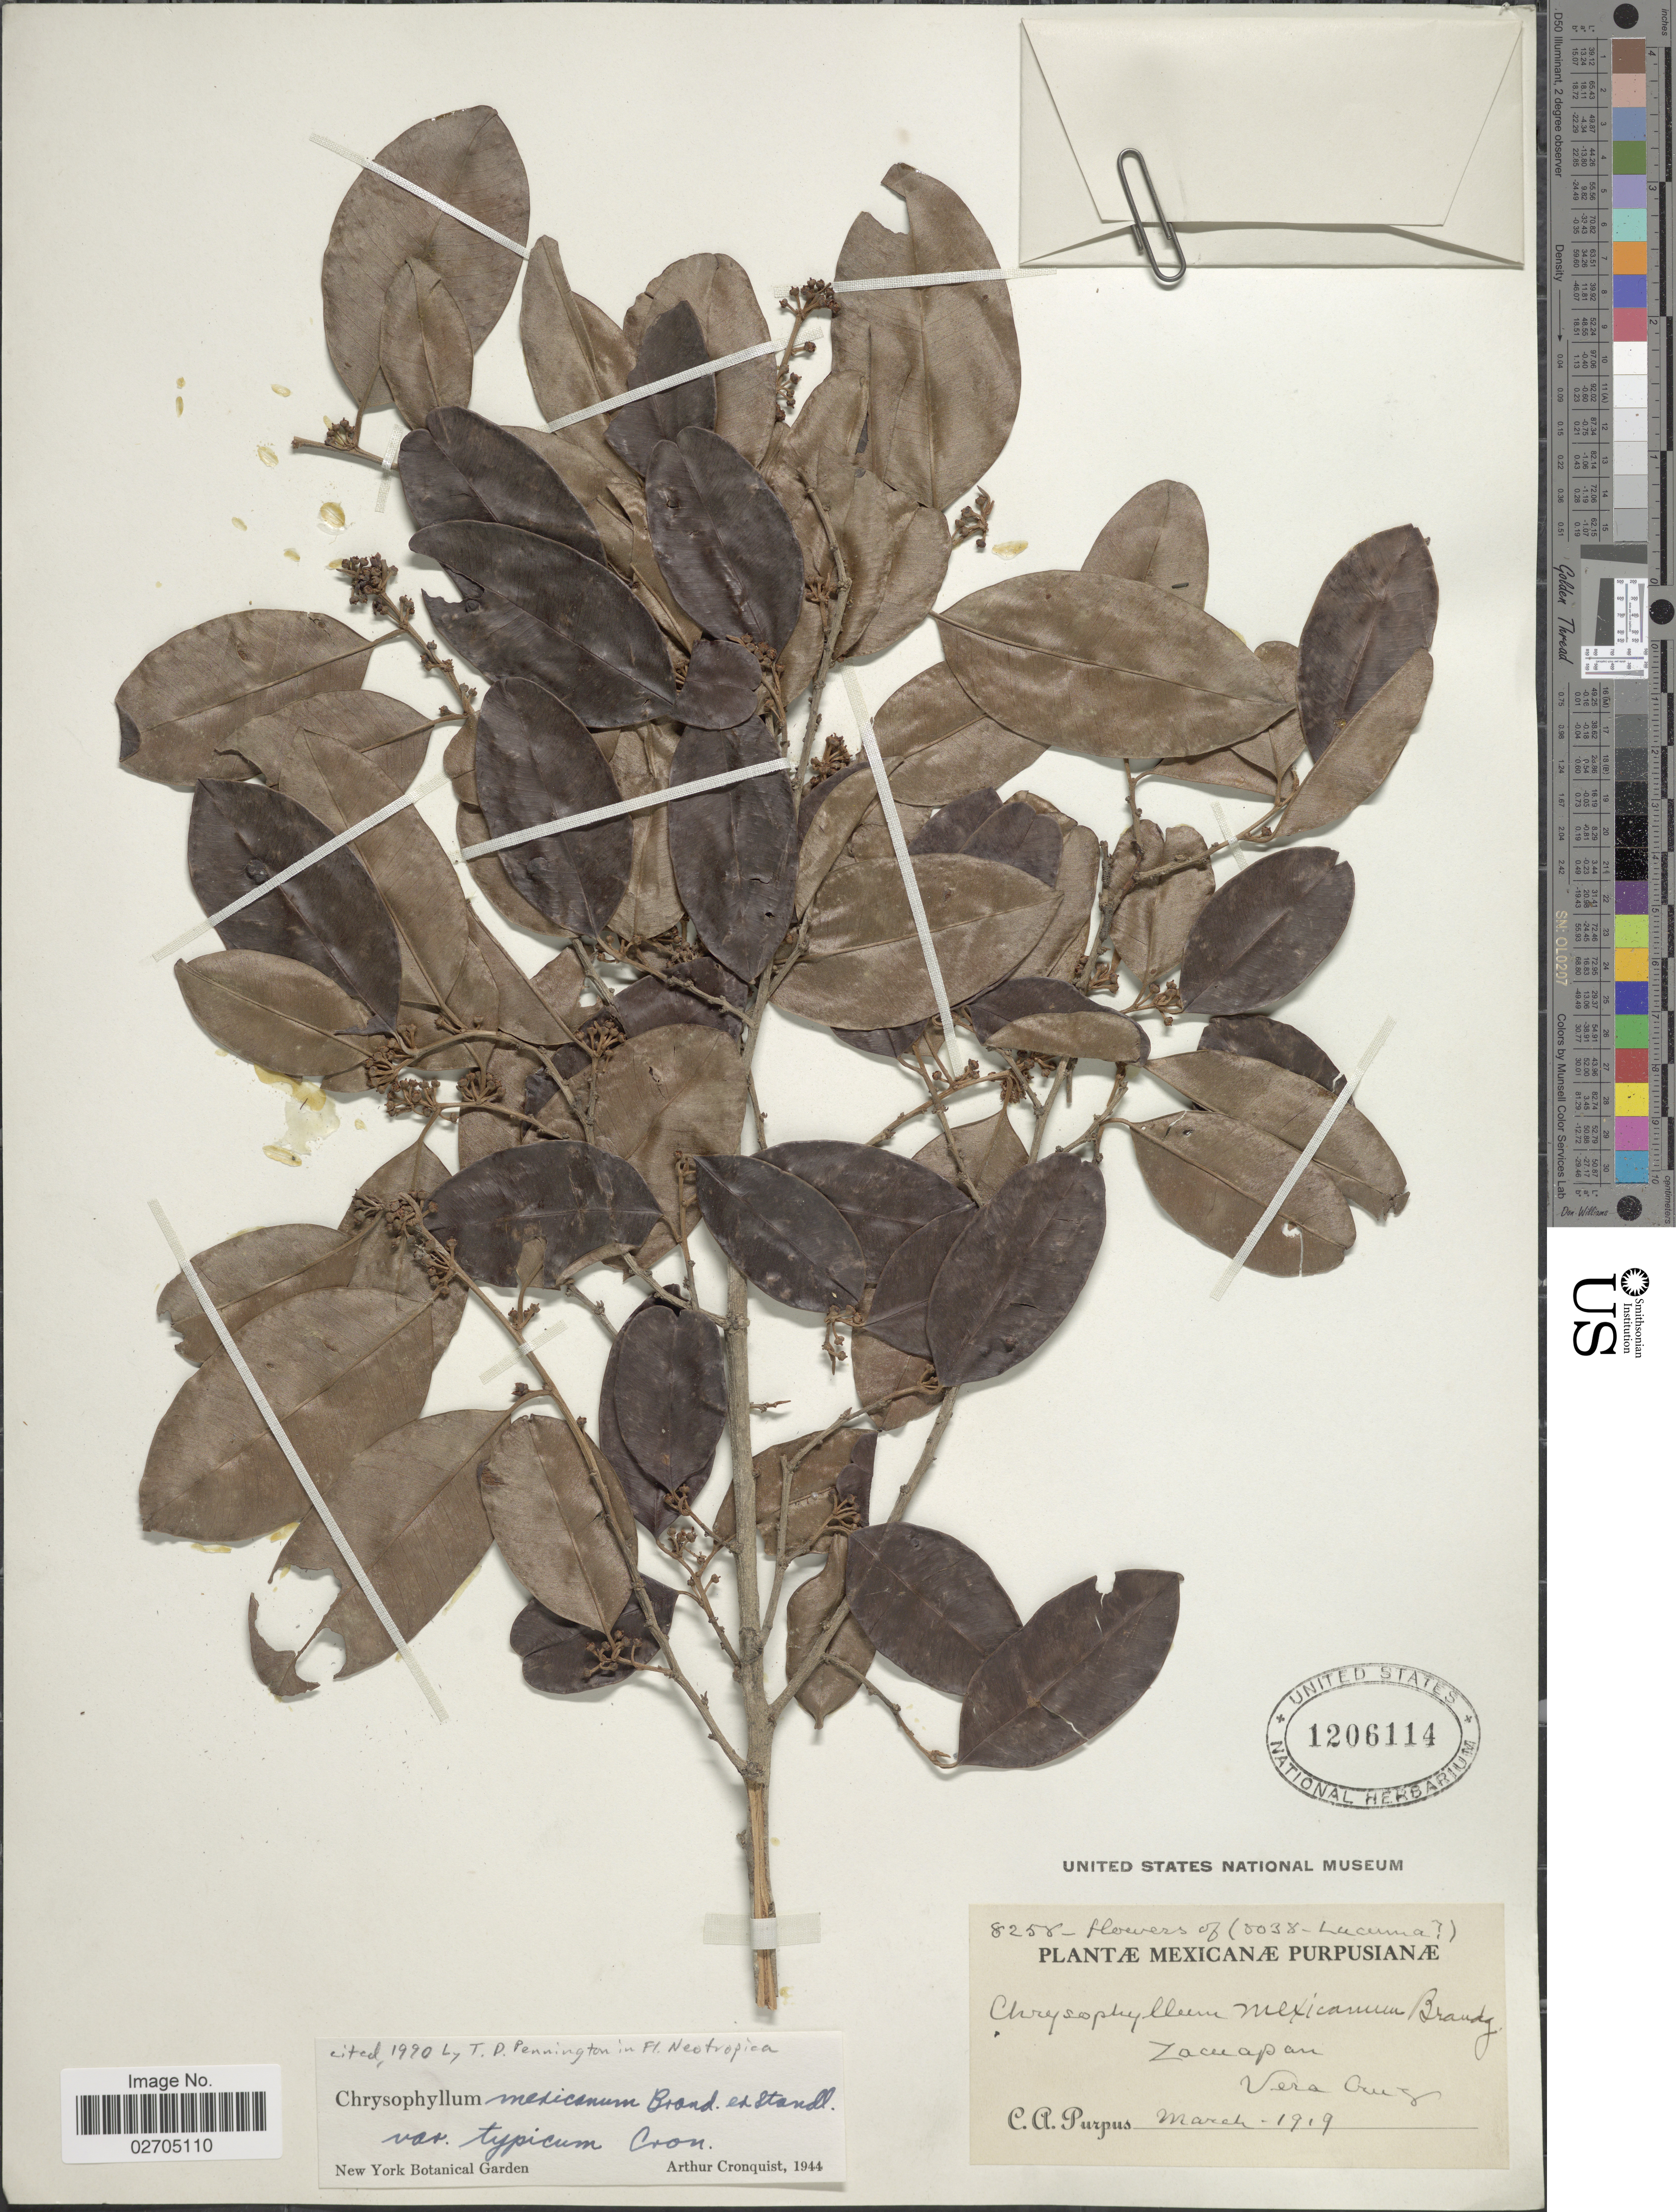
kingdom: Plantae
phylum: Tracheophyta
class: Magnoliopsida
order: Ericales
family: Sapotaceae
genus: Chrysophyllum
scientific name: Chrysophyllum mexicanum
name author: Brandegee ex Standl.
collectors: C. A. Purpus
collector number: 8258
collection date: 1919-03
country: Mexico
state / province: Veracruz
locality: Zacuapan, Vera Cruz.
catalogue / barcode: US 1206114